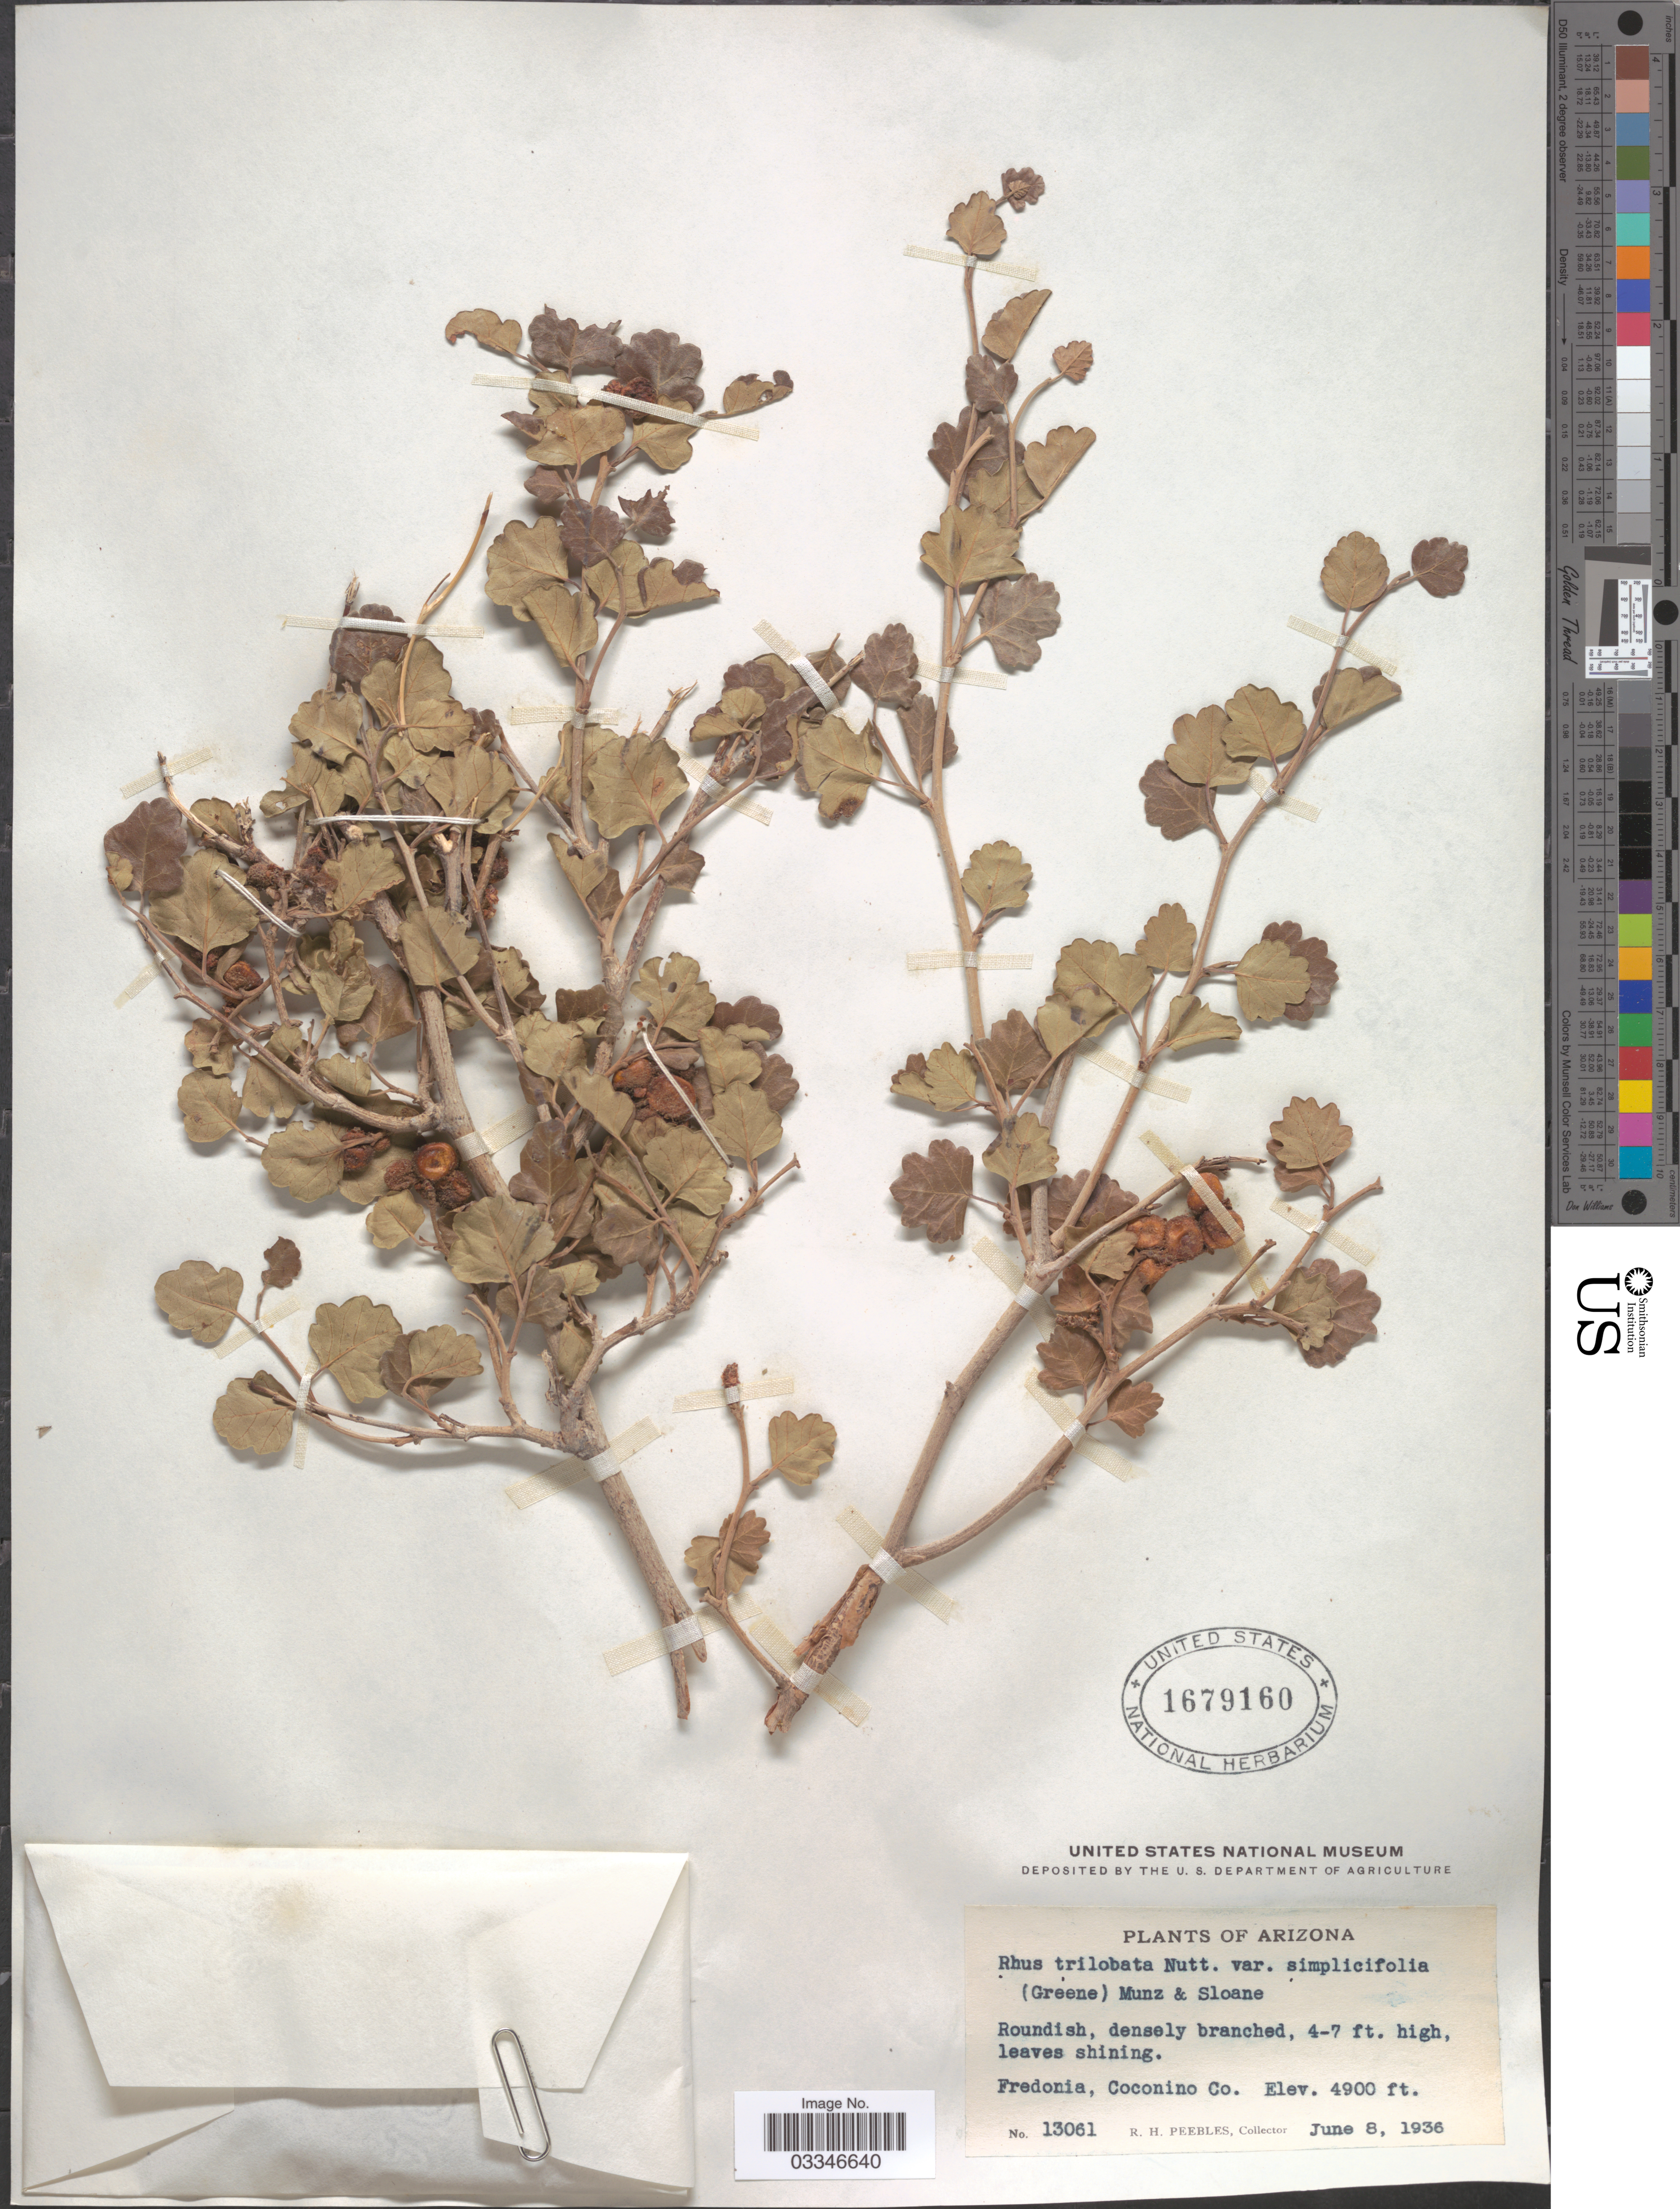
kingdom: Plantae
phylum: Tracheophyta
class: Magnoliopsida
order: Sapindales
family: Anacardiaceae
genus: Rhus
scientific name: Rhus trilobata var. simplicifolia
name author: (Greene) F.A. Barkley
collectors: R. H. Peebles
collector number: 13061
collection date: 1936-06-08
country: United States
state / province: Arizona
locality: Fredonia, Coconino Co.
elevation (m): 1494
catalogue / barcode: US 1679160